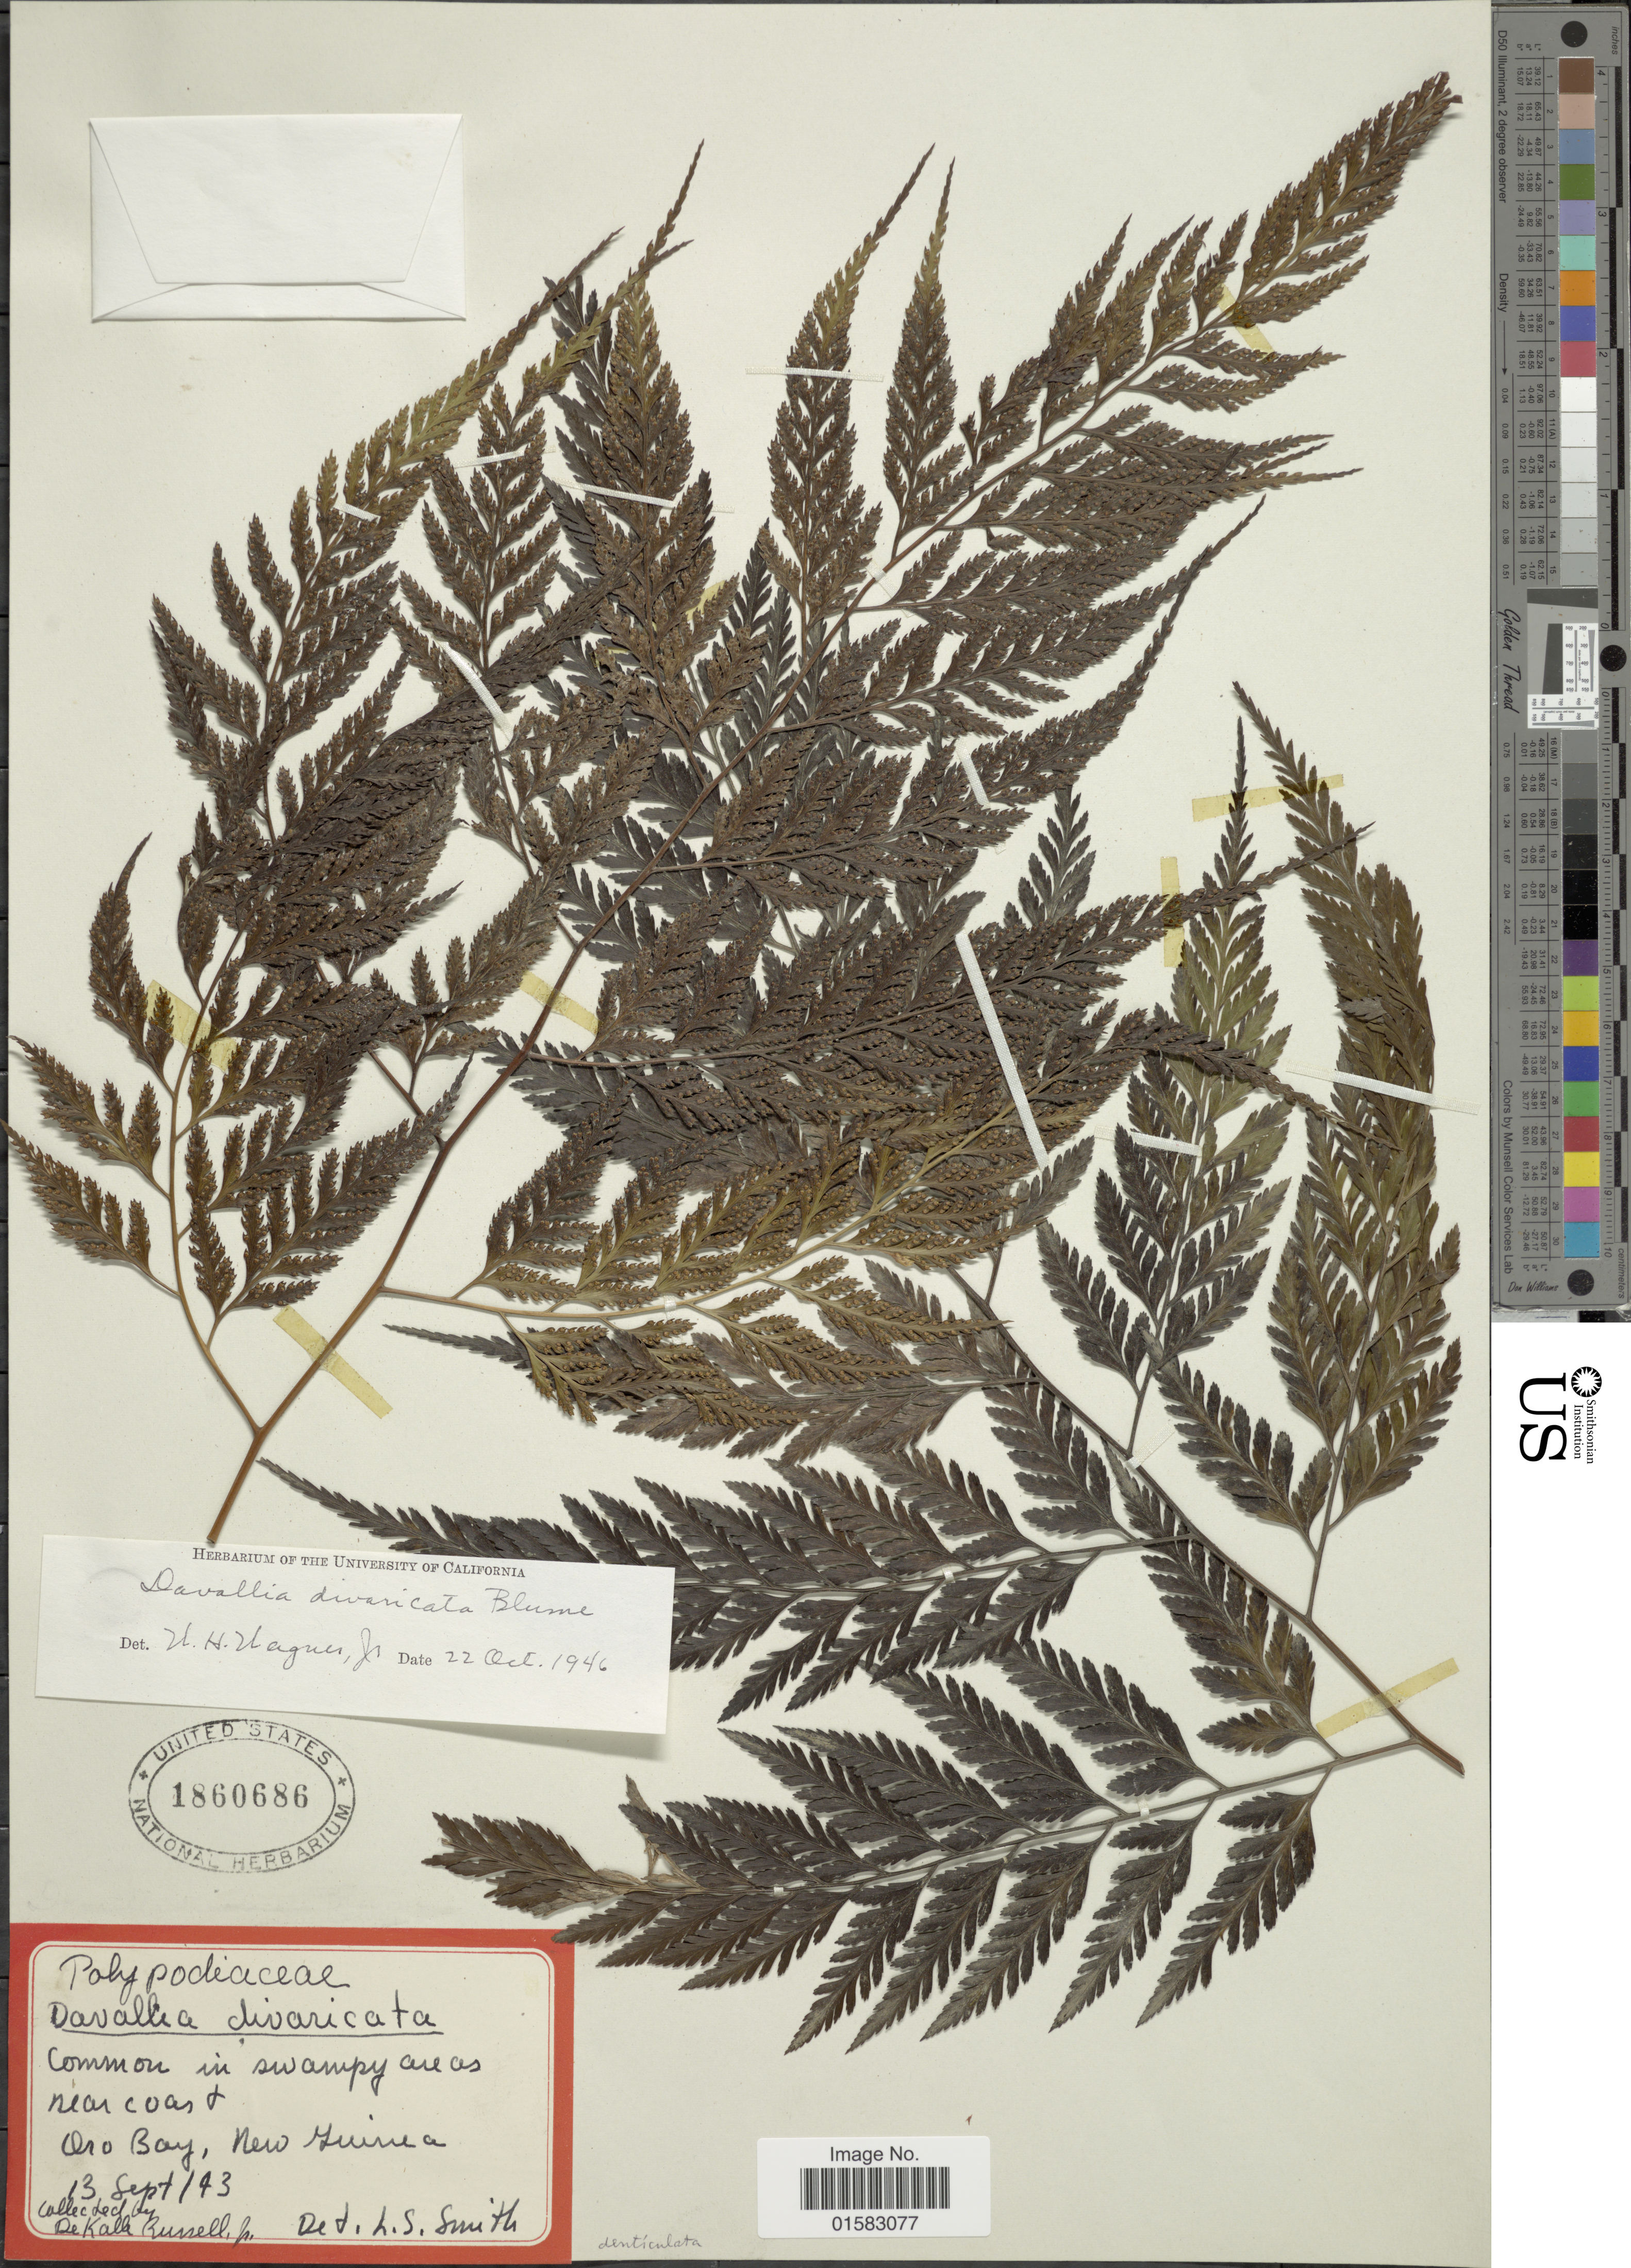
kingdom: Plantae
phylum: Tracheophyta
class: Polypodiopsida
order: Polypodiales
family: Davalliaceae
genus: Davallia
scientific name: Davallia divaricata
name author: Blume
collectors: D. K. Russell Jr.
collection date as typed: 143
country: Papua New Guinea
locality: Near coasr, Oro Bay, New Guinea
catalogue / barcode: US 1860686